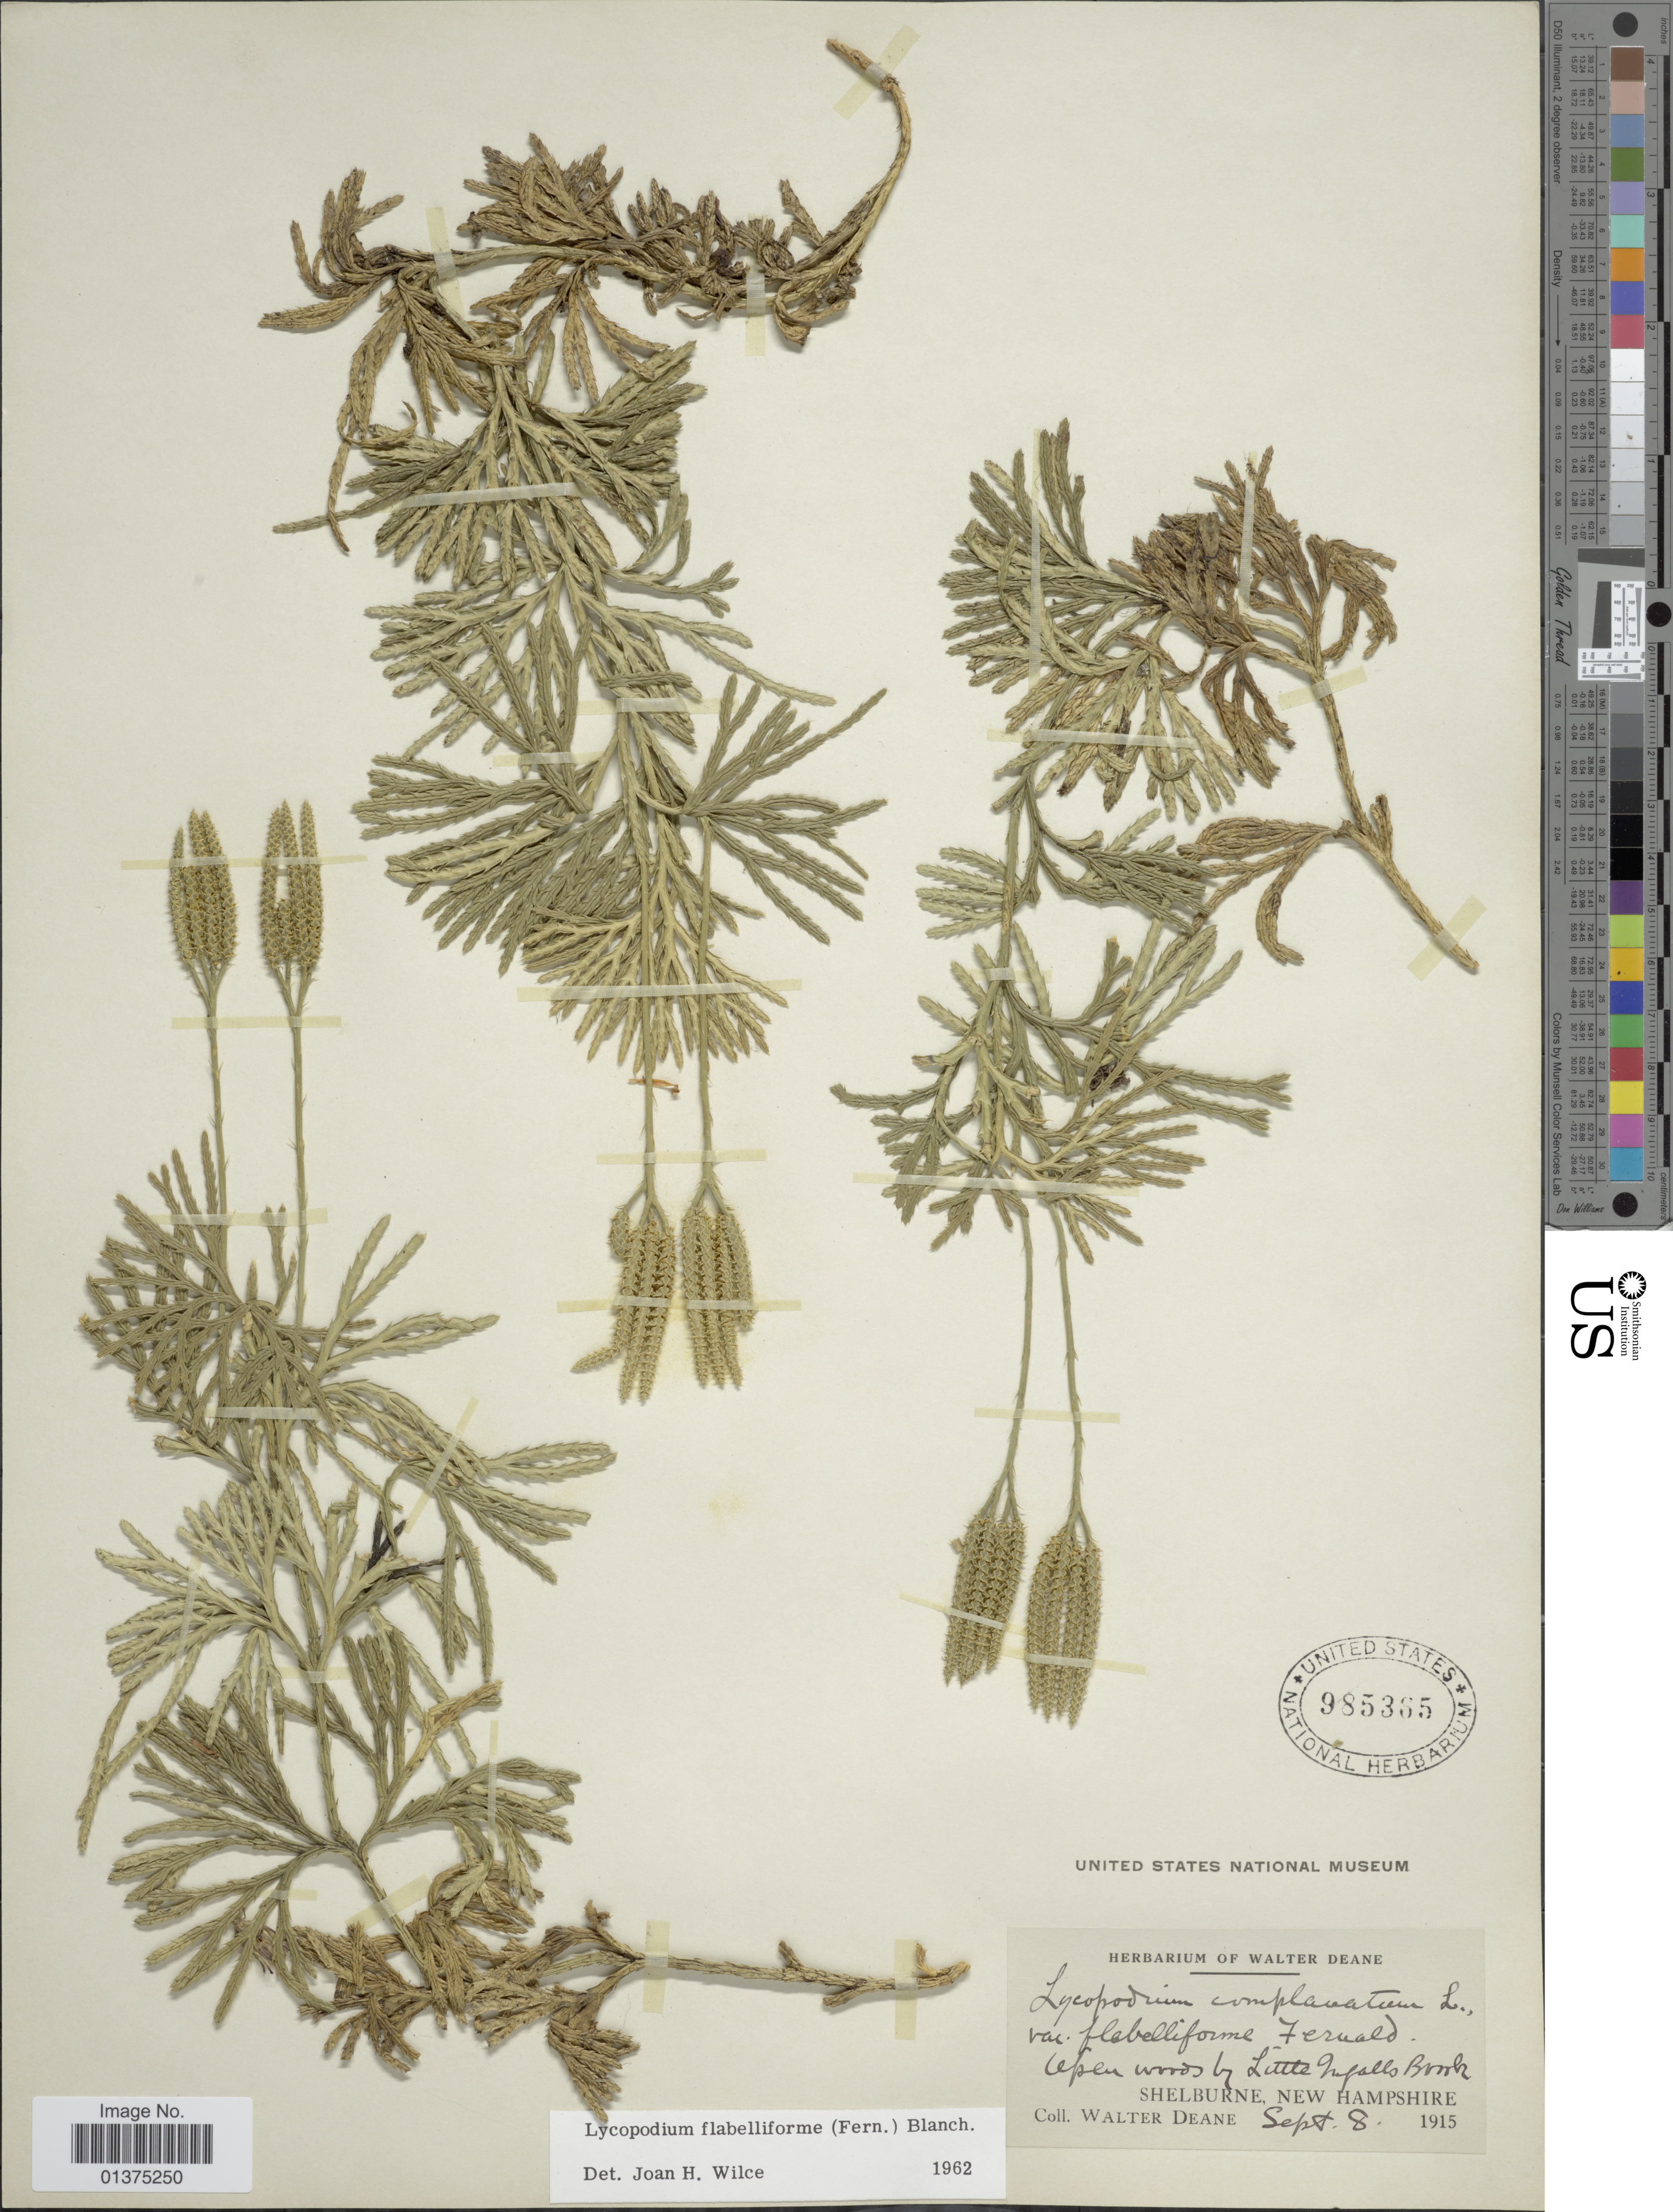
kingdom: Plantae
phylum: Tracheophyta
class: Lycopodiopsida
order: Lycopodiales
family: Lycopodiaceae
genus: Diphasiastrum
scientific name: Diphasiastrum digitatum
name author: (Dill. ex A. Braun) Holub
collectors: W. Deane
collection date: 1915-09-08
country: United States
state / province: New Hampshire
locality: Upper woods by Little Infalls Brook, Shelburne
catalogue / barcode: US 985385